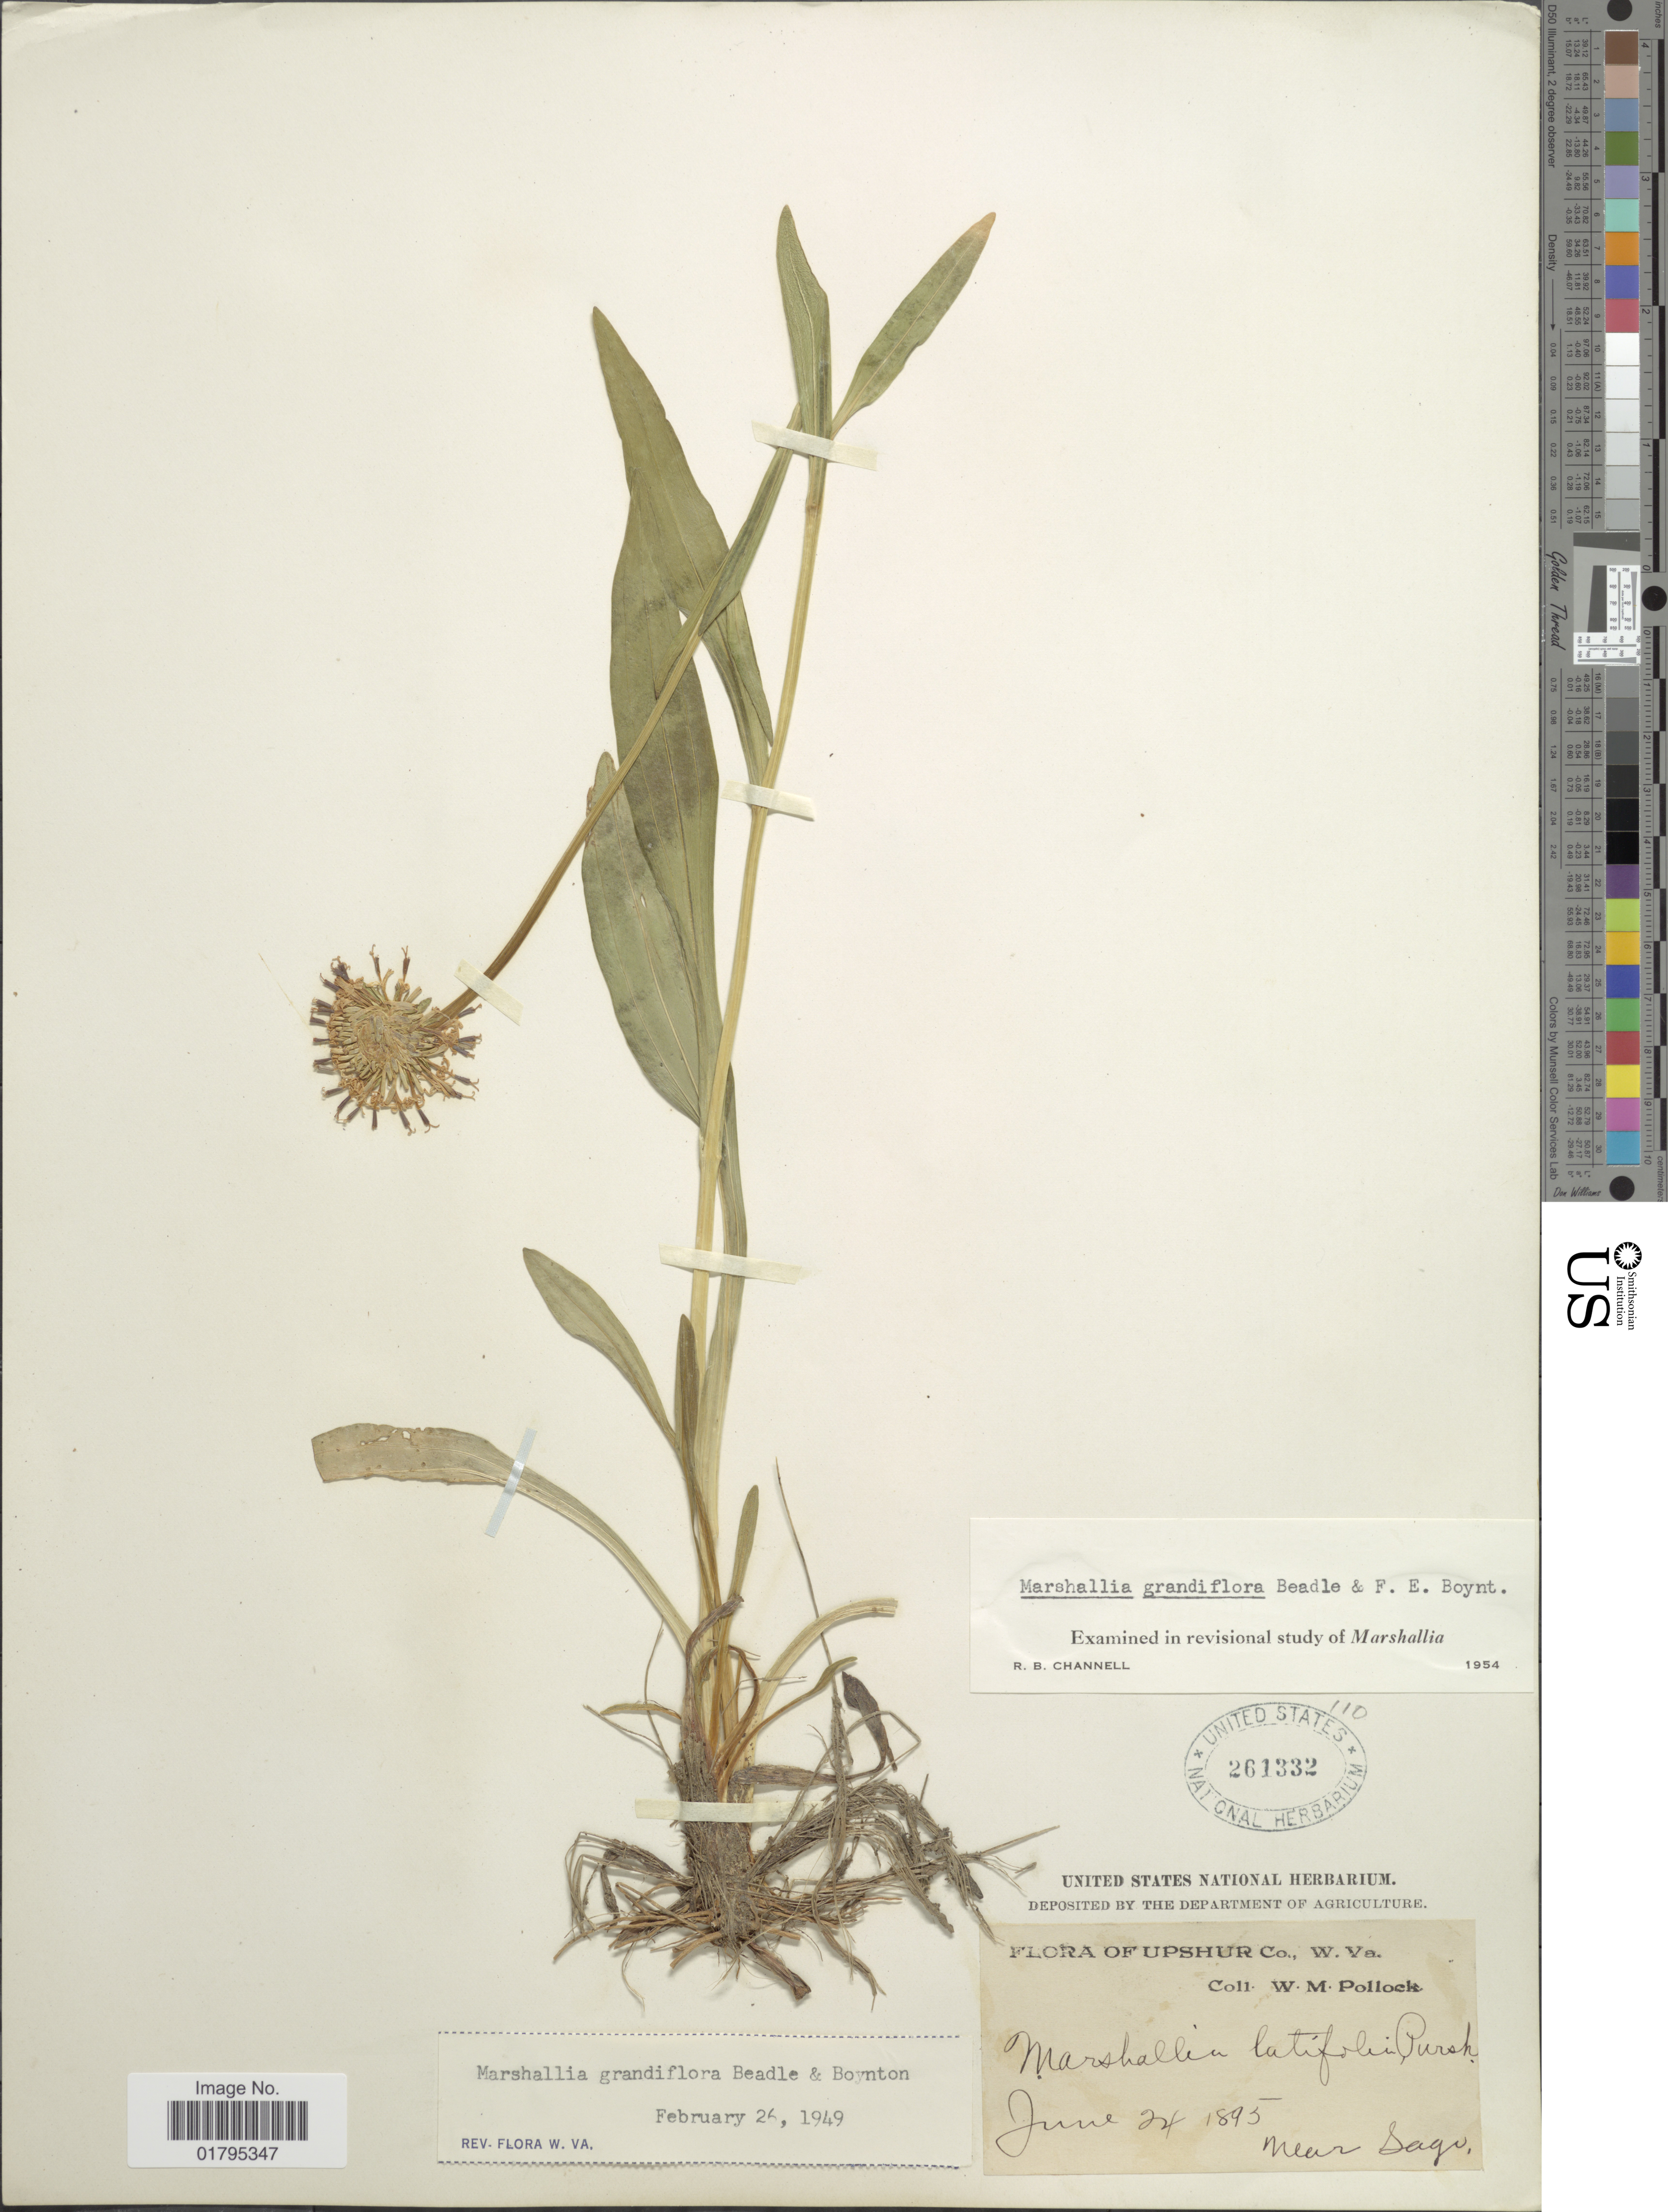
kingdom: Plantae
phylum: Tracheophyta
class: Magnoliopsida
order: Asterales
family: Asteraceae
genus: Marshallia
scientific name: Marshallia grandiflora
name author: Beadle & F.E. Boynton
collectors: W. M. Pollock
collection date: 1895-06-24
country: United States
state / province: West Virginia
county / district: Upshur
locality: W. Va. Near Sago.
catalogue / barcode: US 261332